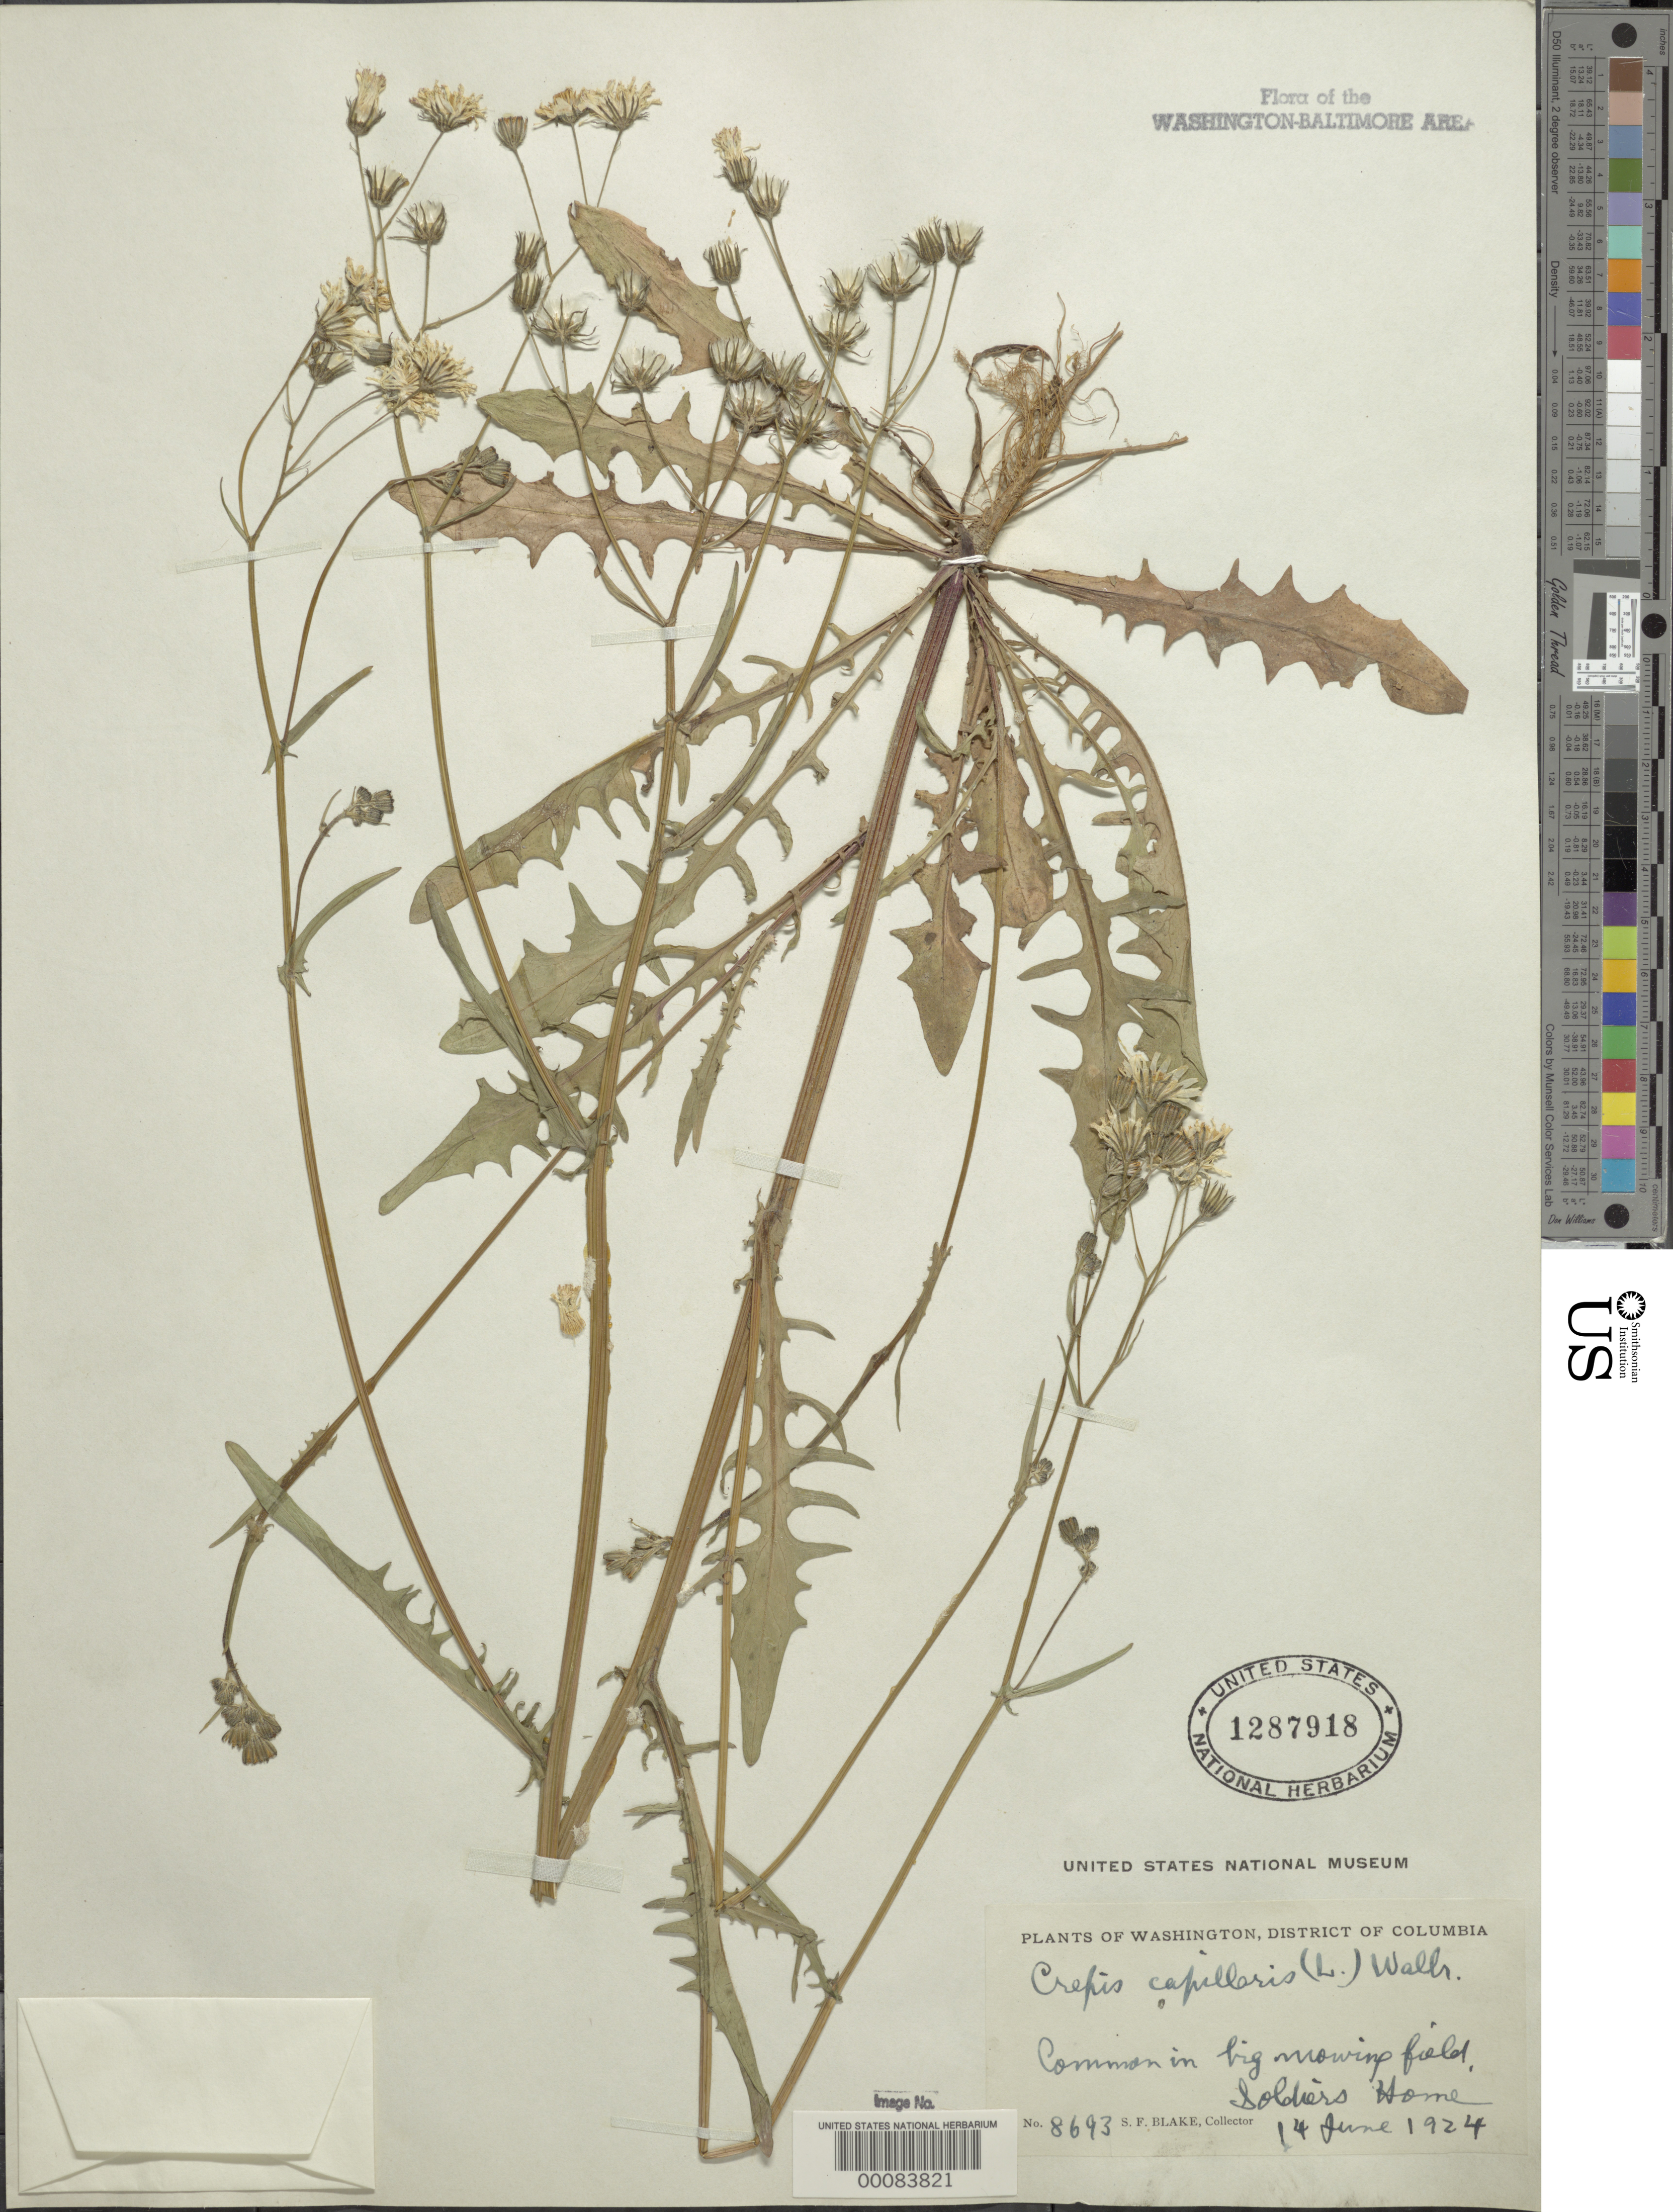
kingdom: Plantae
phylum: Tracheophyta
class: Magnoliopsida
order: Asterales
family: Asteraceae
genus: Crepis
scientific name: Crepis capillaris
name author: (L.) Wallr.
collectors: S. Blake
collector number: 8693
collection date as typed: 14 Jun 1924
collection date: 1924-06-14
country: United States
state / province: District of Columbia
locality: Soldiers Home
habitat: Old field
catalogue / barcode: US 1287918